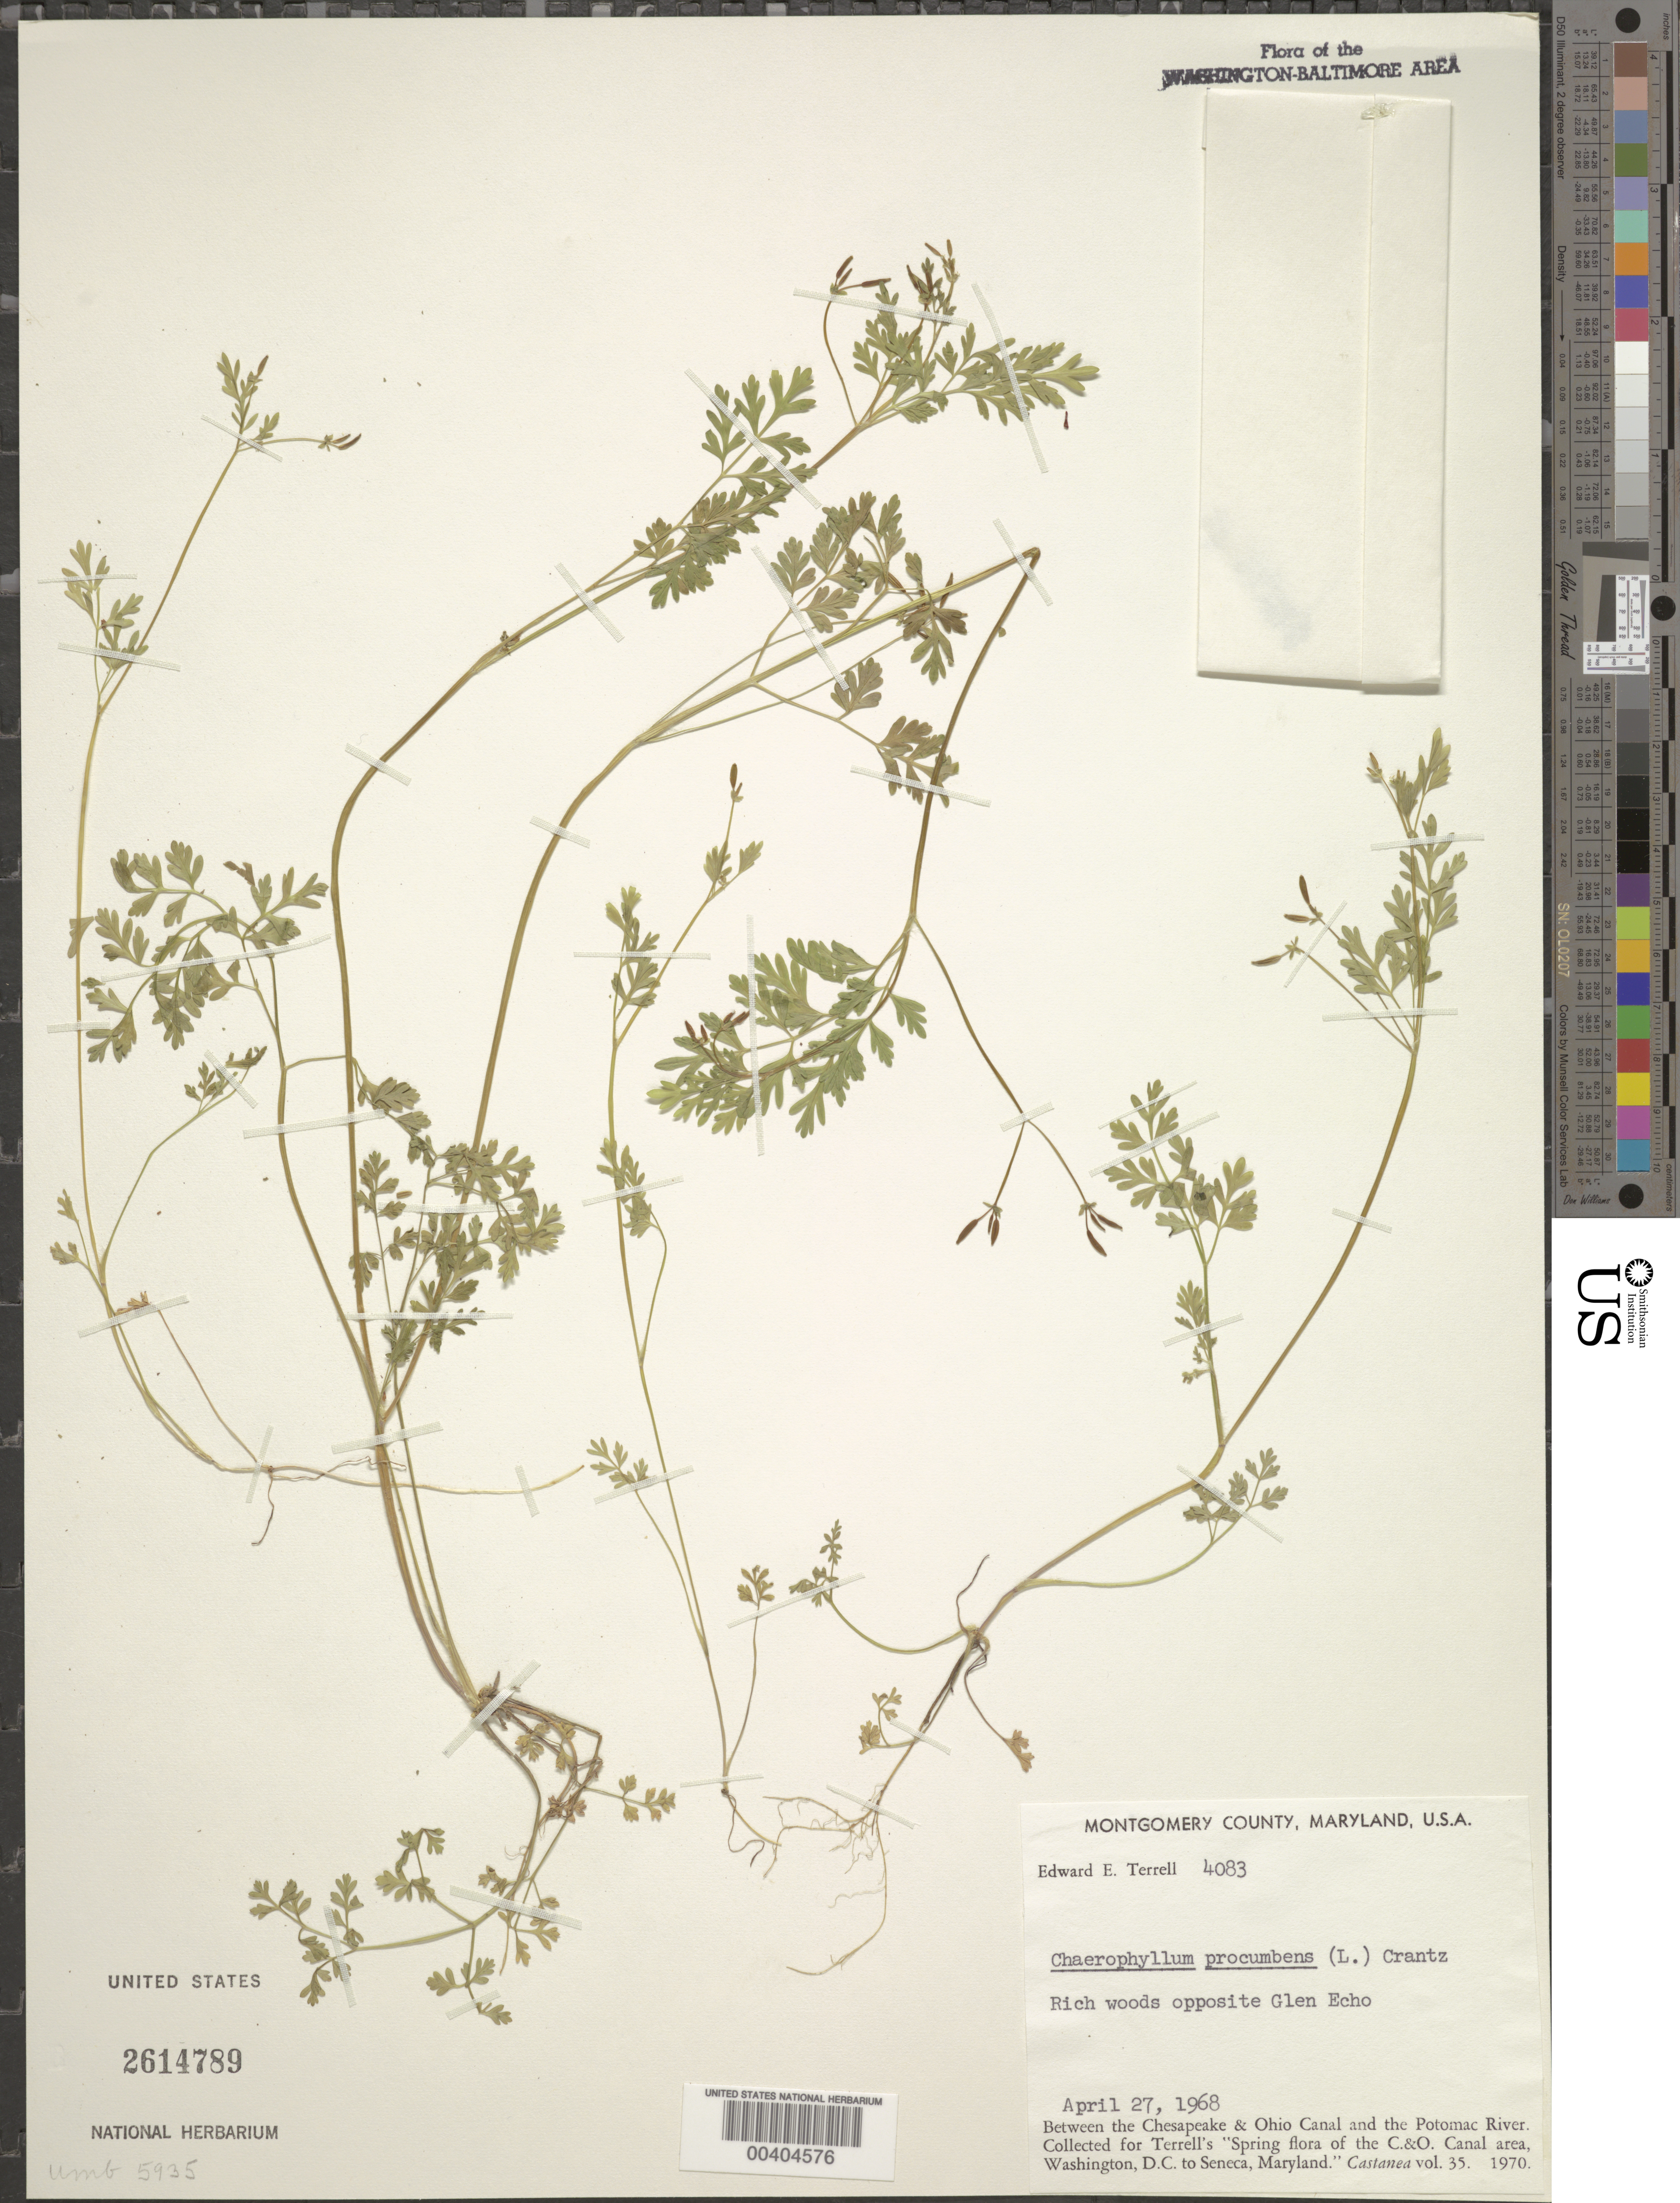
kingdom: Plantae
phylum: Tracheophyta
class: Magnoliopsida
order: Apiales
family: Apiaceae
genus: Chaerophyllum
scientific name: Chaerophyllum procumbens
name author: (L.) Crantz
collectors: E. E. Terrell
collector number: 4083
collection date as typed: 27 Apr 1968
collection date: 1968-04-27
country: United States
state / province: Maryland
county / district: Montgomery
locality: opposite Glen Echo C. & O. Canal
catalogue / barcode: US 2614789